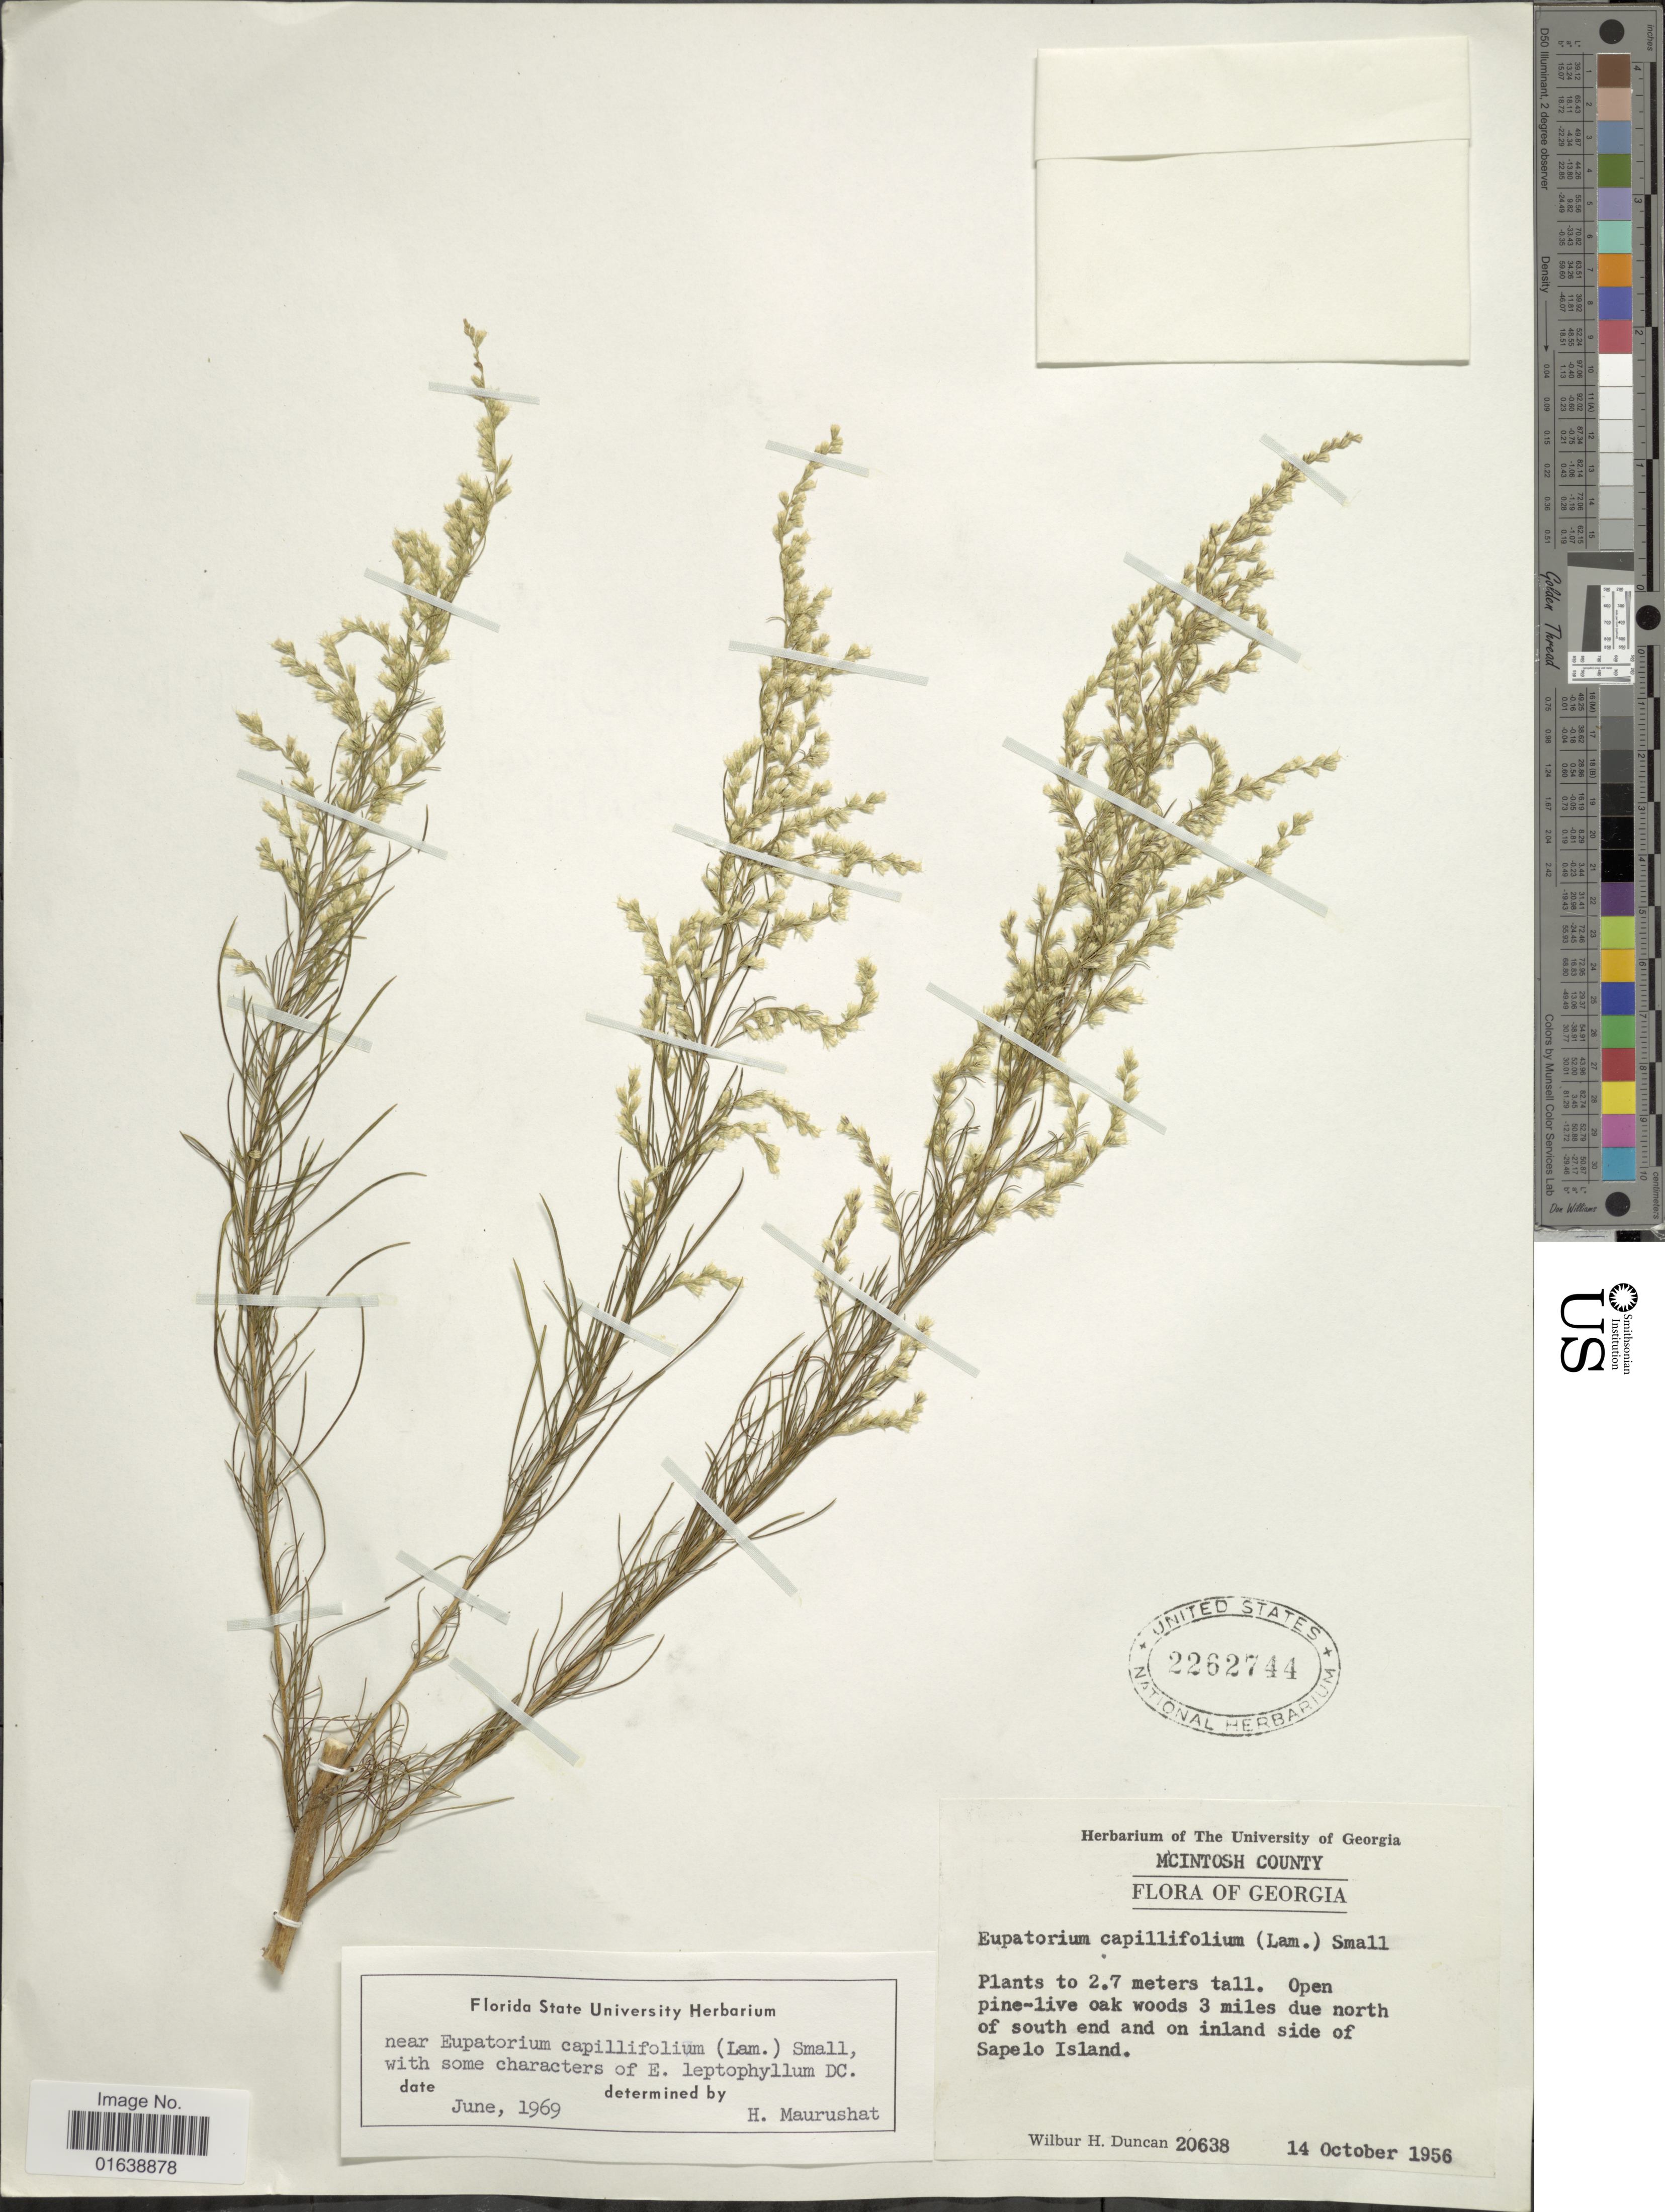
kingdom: Plantae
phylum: Tracheophyta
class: Magnoliopsida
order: Asterales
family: Asteraceae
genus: Eupatorium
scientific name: Eupatorium capillifolium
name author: (Lam.) Small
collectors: W. H. Duncan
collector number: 20638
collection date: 1956-10-14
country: United States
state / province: Georgia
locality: Georgia. Open pine-live oak woods 3 miles due north of south end and on inland side of Sapelo Island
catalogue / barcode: US 2262744